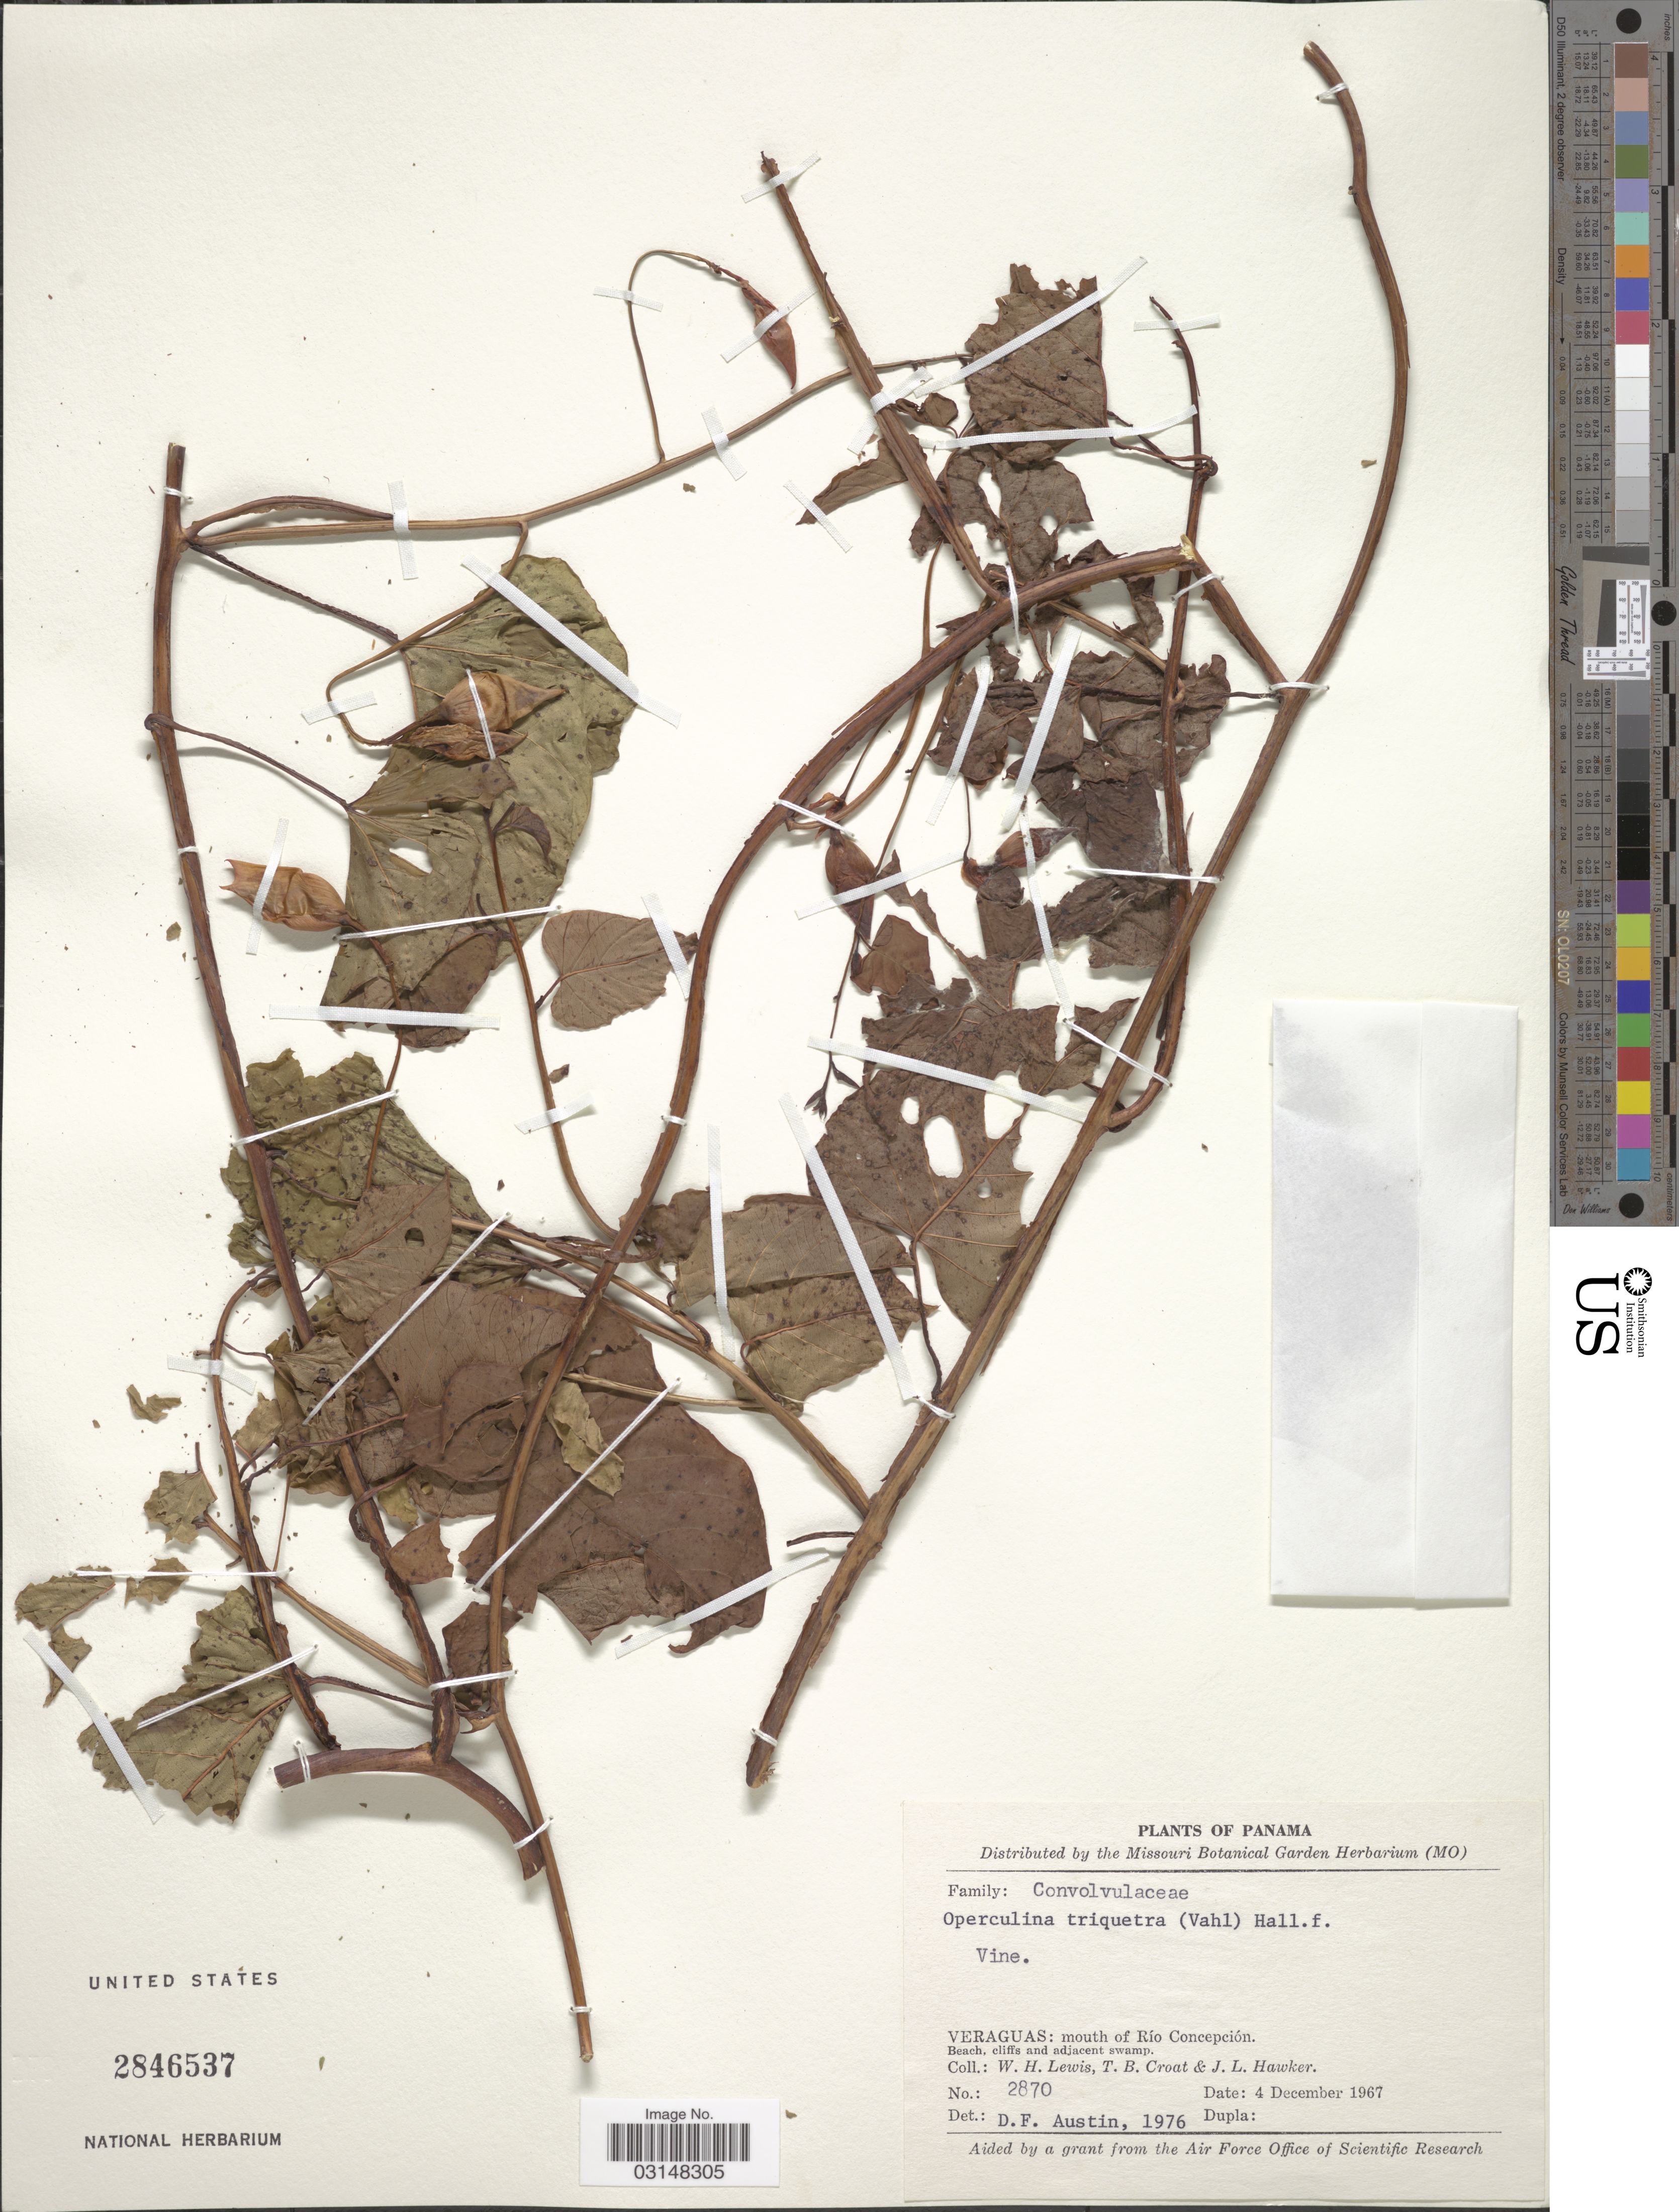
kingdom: Plantae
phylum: Tracheophyta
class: Magnoliopsida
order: Solanales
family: Convolvulaceae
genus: Operculina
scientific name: Operculina triquetra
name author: (Vahl) Hallier f.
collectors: W. H. Lewis, T. B. Croat & J. L. Hawker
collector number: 2870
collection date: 1967-12-04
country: Panama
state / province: Veraguas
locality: Mouth of Río Concepción.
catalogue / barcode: US 2846537